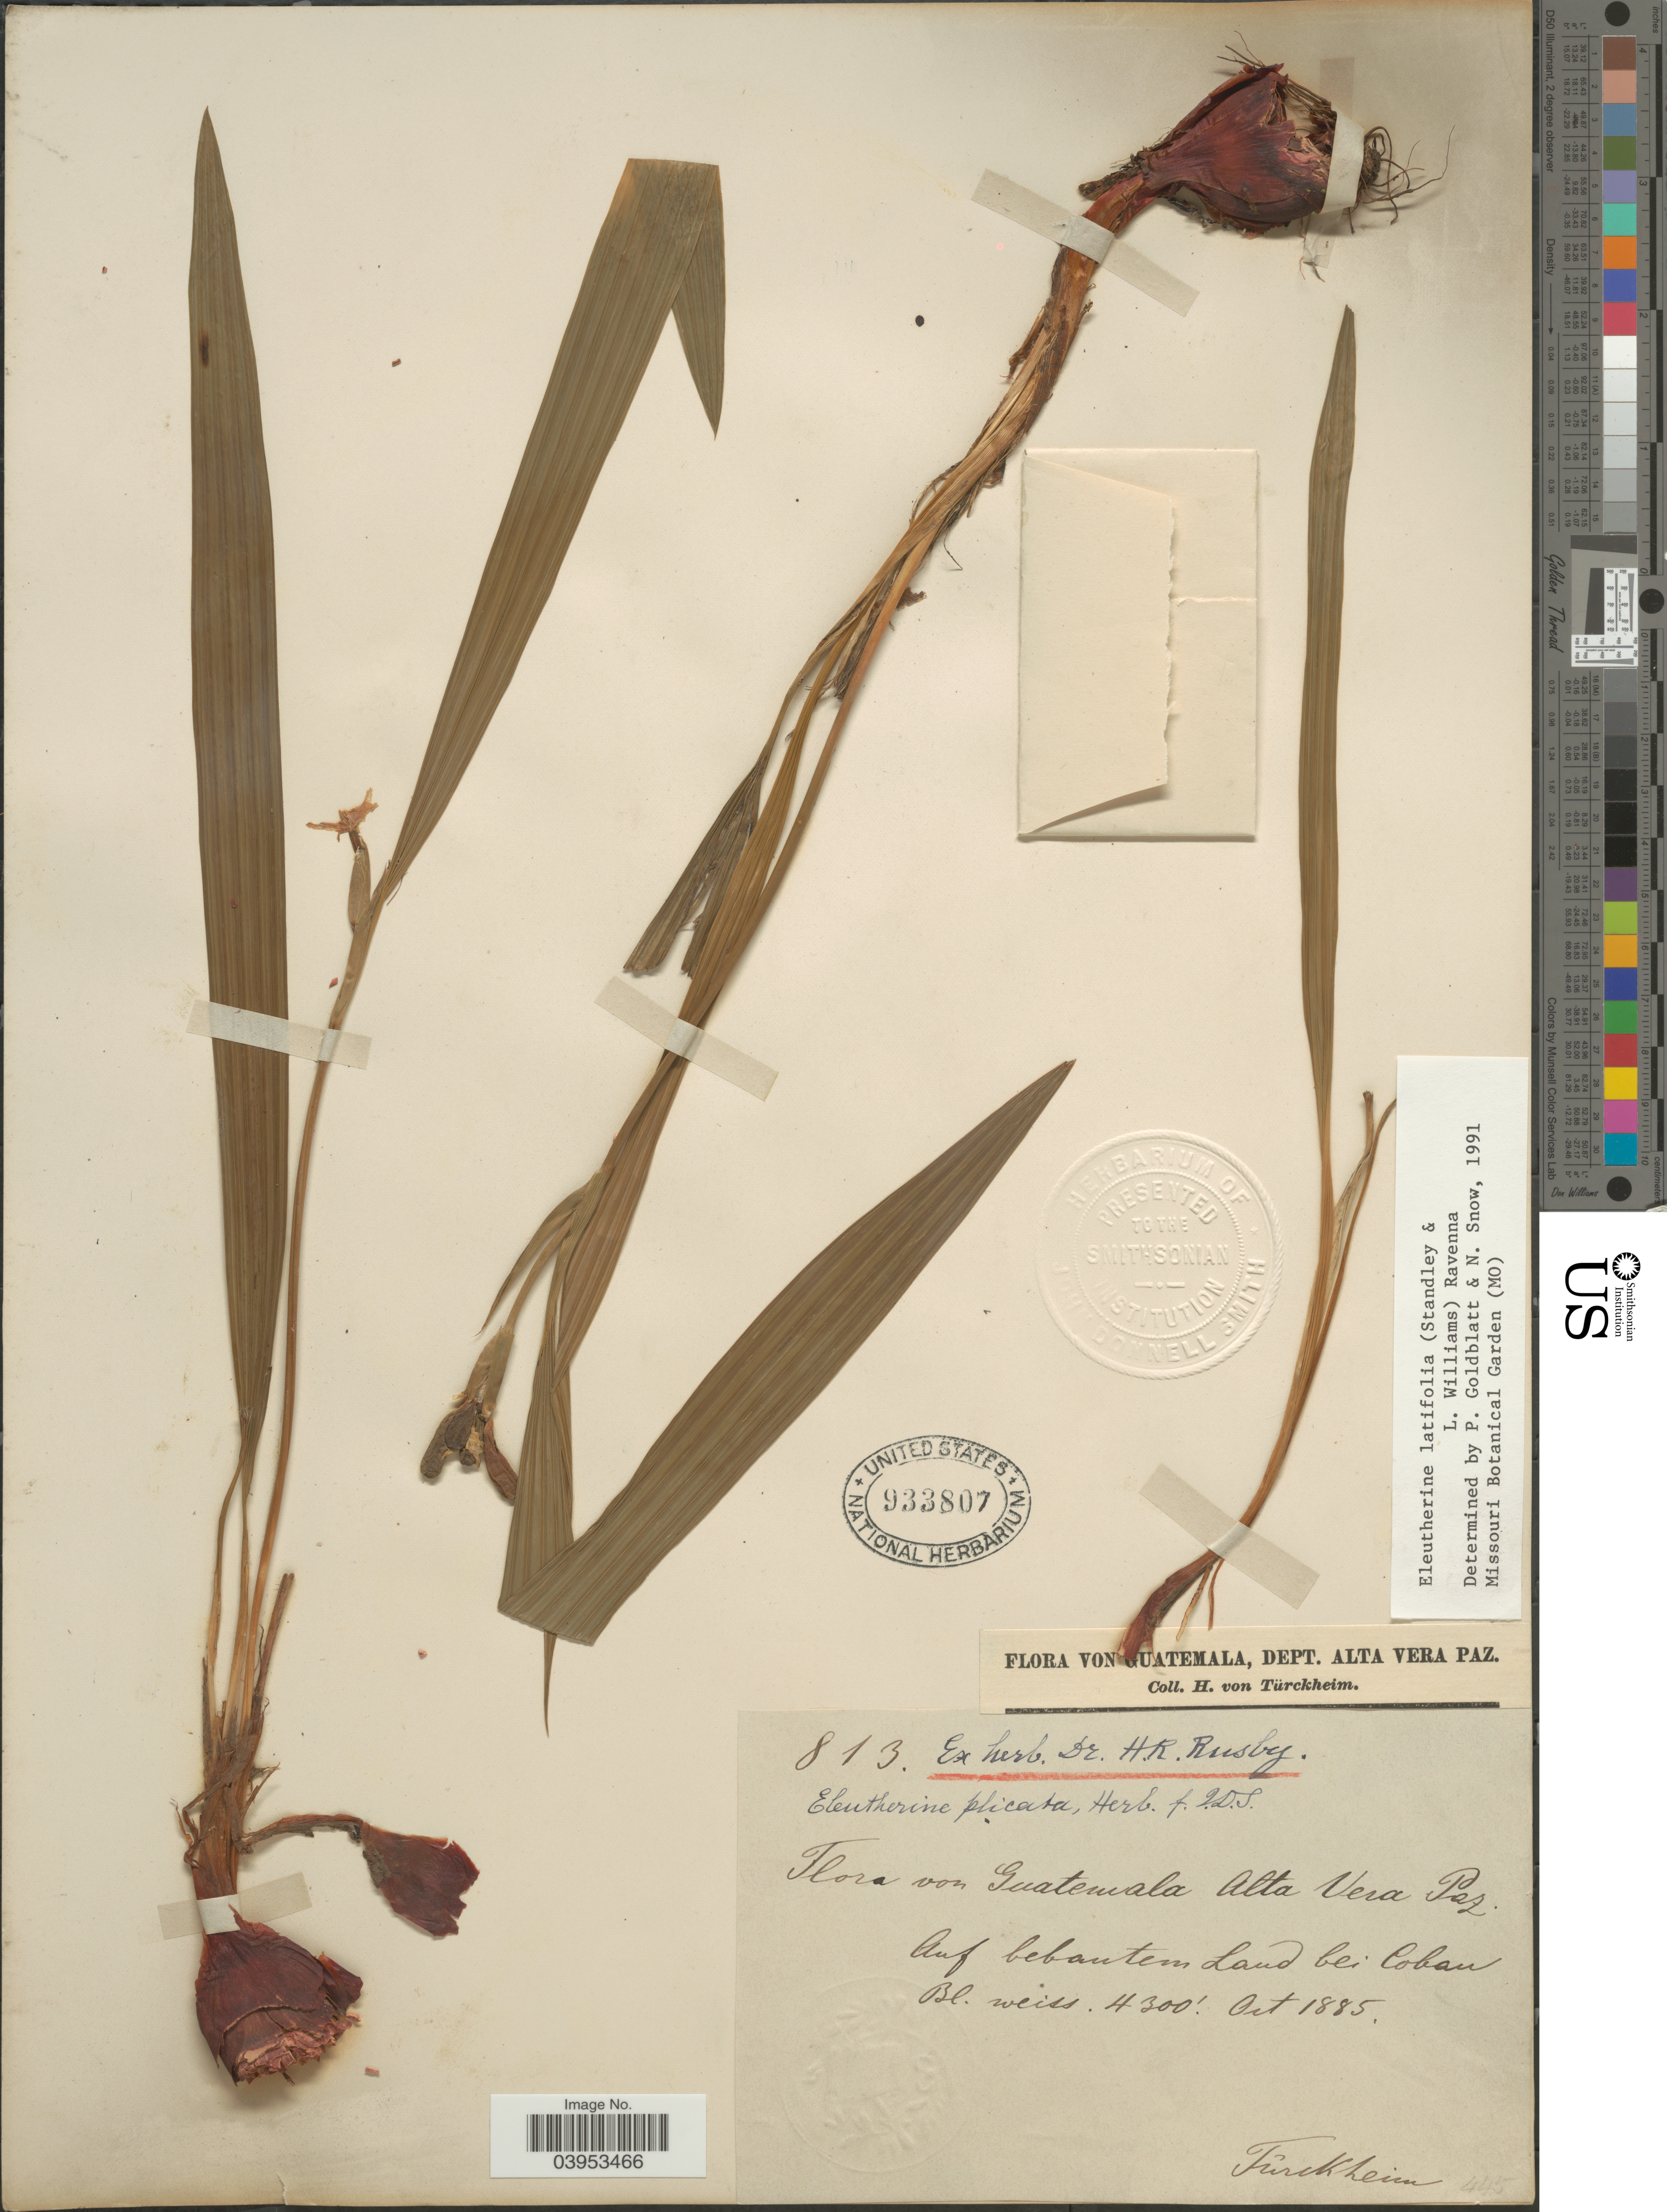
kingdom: Plantae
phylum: Tracheophyta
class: Liliopsida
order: Asparagales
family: Iridaceae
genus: Eleutherine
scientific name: Eleutherine latifolia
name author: (Standl. & L.O. Williams) Ravenna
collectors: H. von Türckheim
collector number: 813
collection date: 1885-10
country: Guatemala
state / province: Alta Verapaz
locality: Dept. Alta Vera Paz. Auf bebantem Land bei Coban.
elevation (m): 1311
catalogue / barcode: US 933807